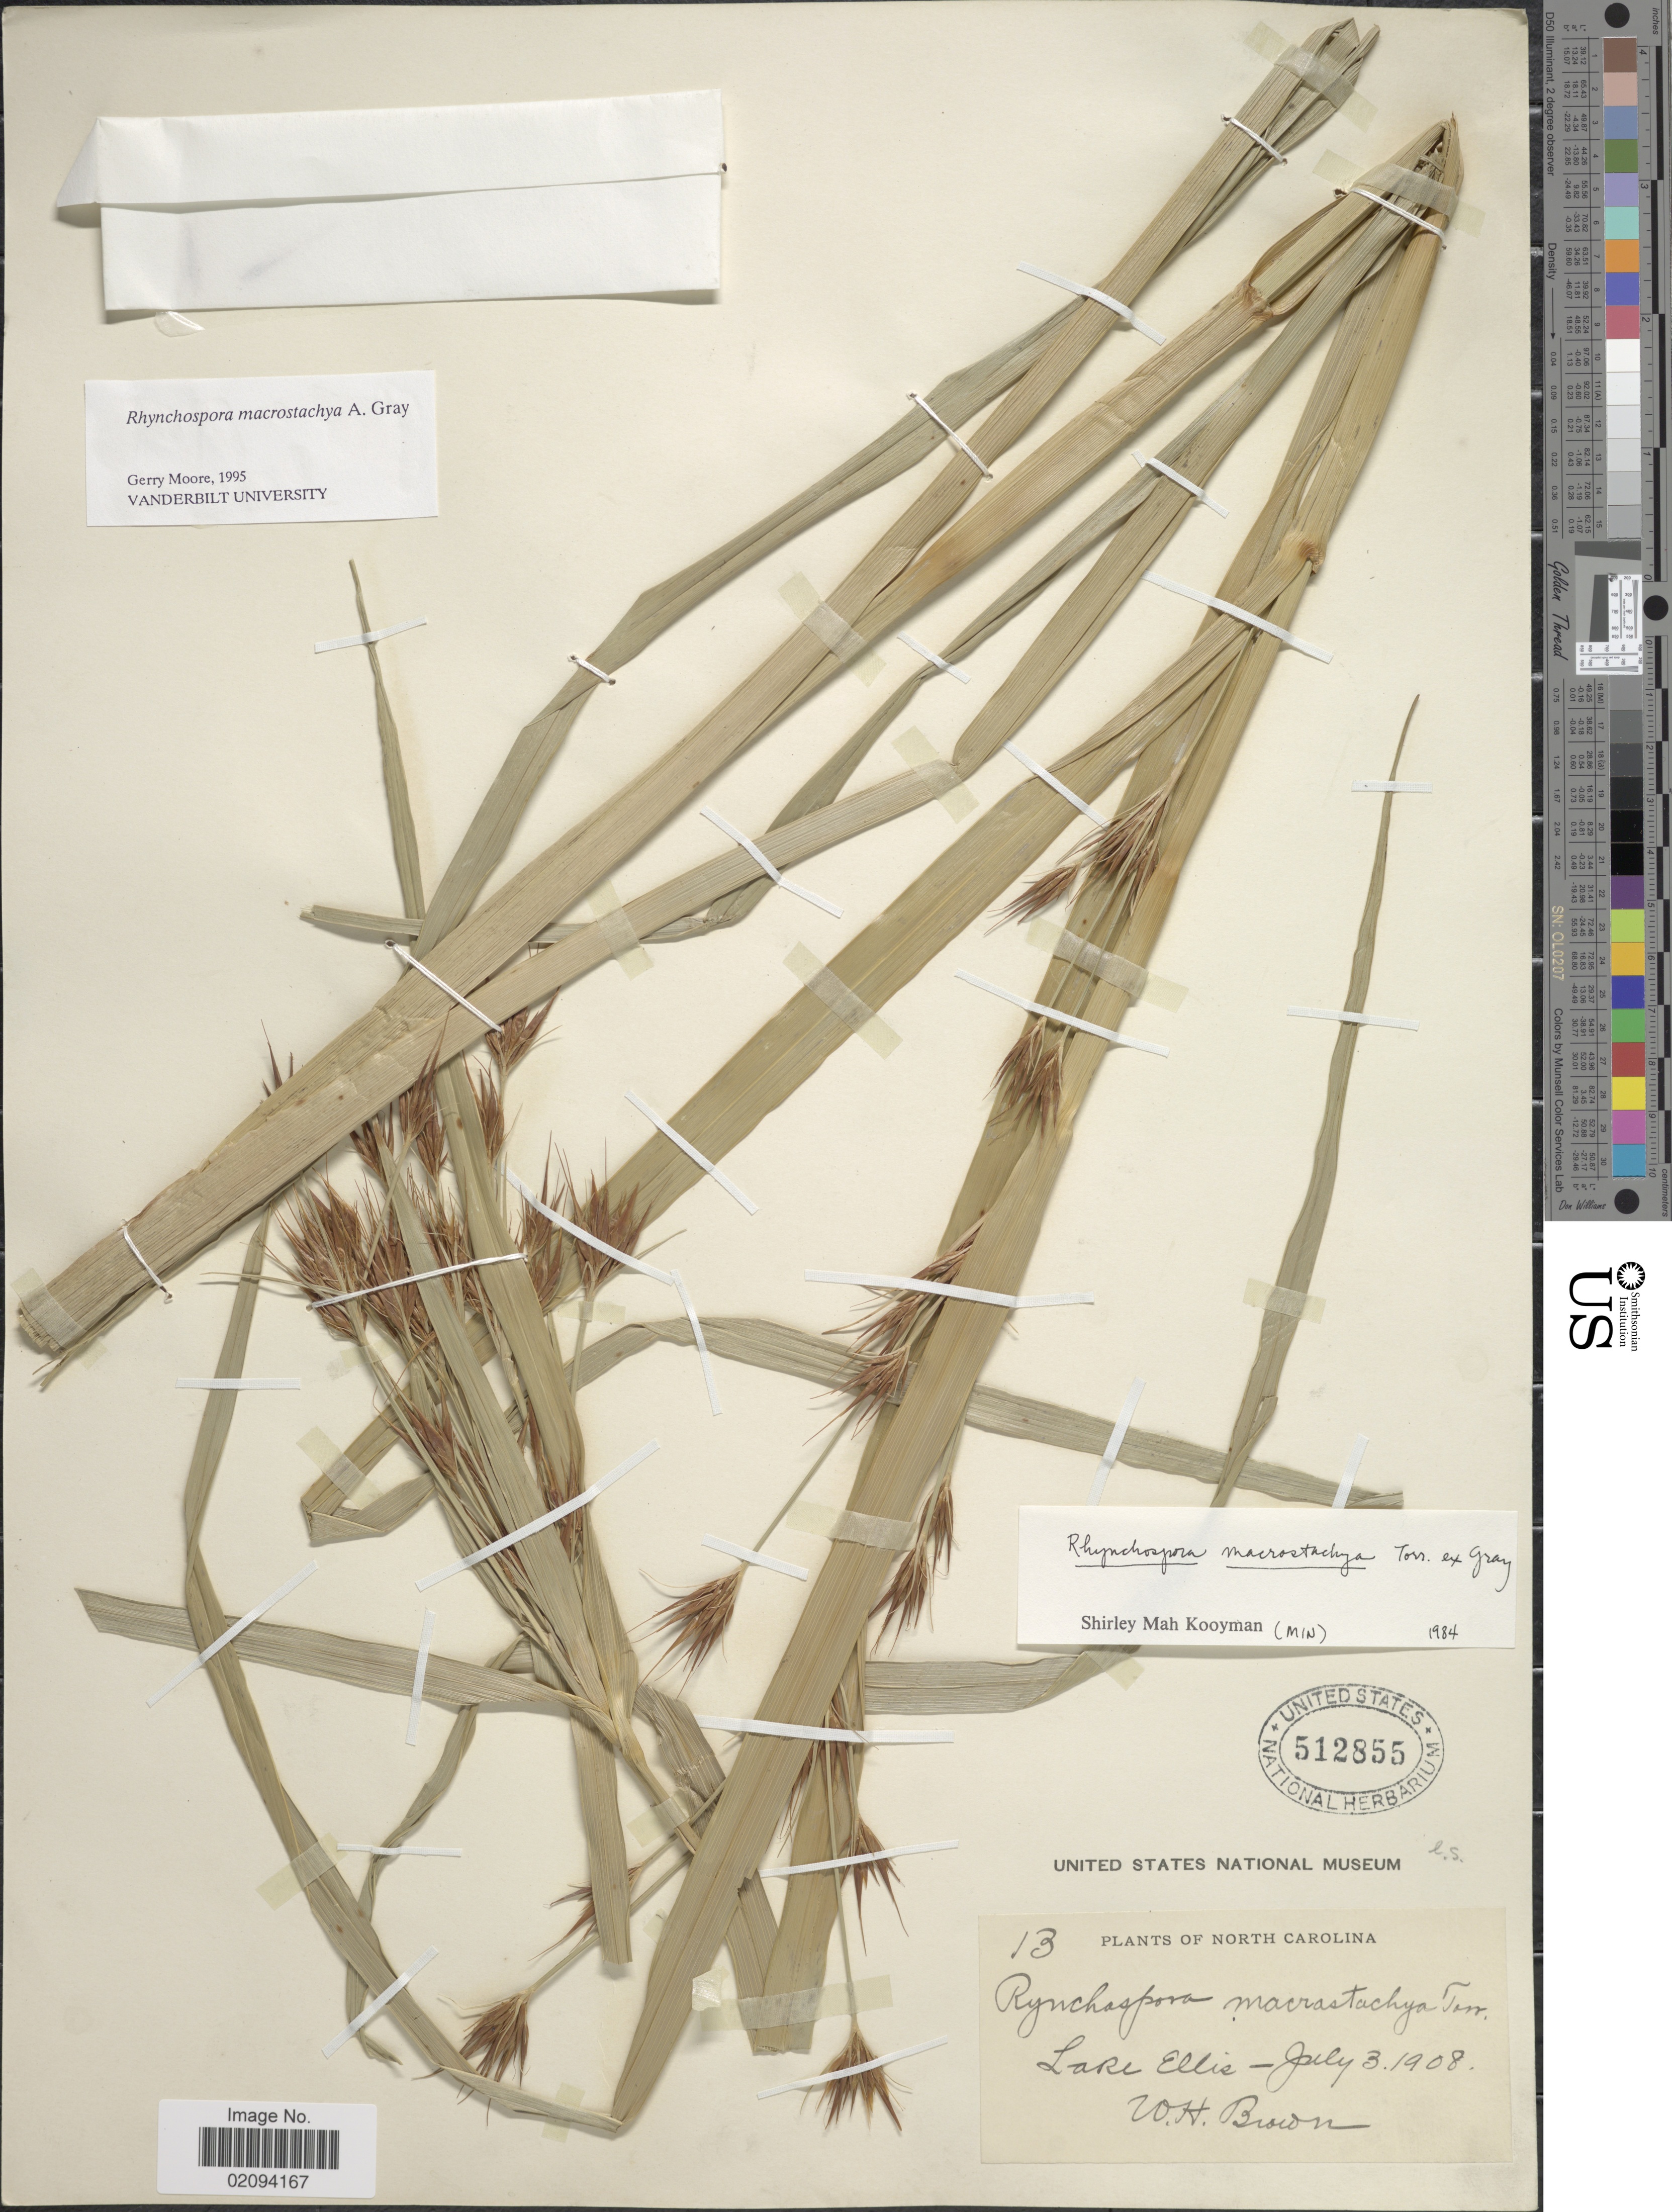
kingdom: Plantae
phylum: Tracheophyta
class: Liliopsida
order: Poales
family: Cyperaceae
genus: Rhynchospora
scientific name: Rhynchospora macrostachya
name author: Torr. ex A. Gray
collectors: W. H. Brown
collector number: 13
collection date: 1908-07-03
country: United States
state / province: North Carolina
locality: Lake Ellis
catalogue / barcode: US 512855